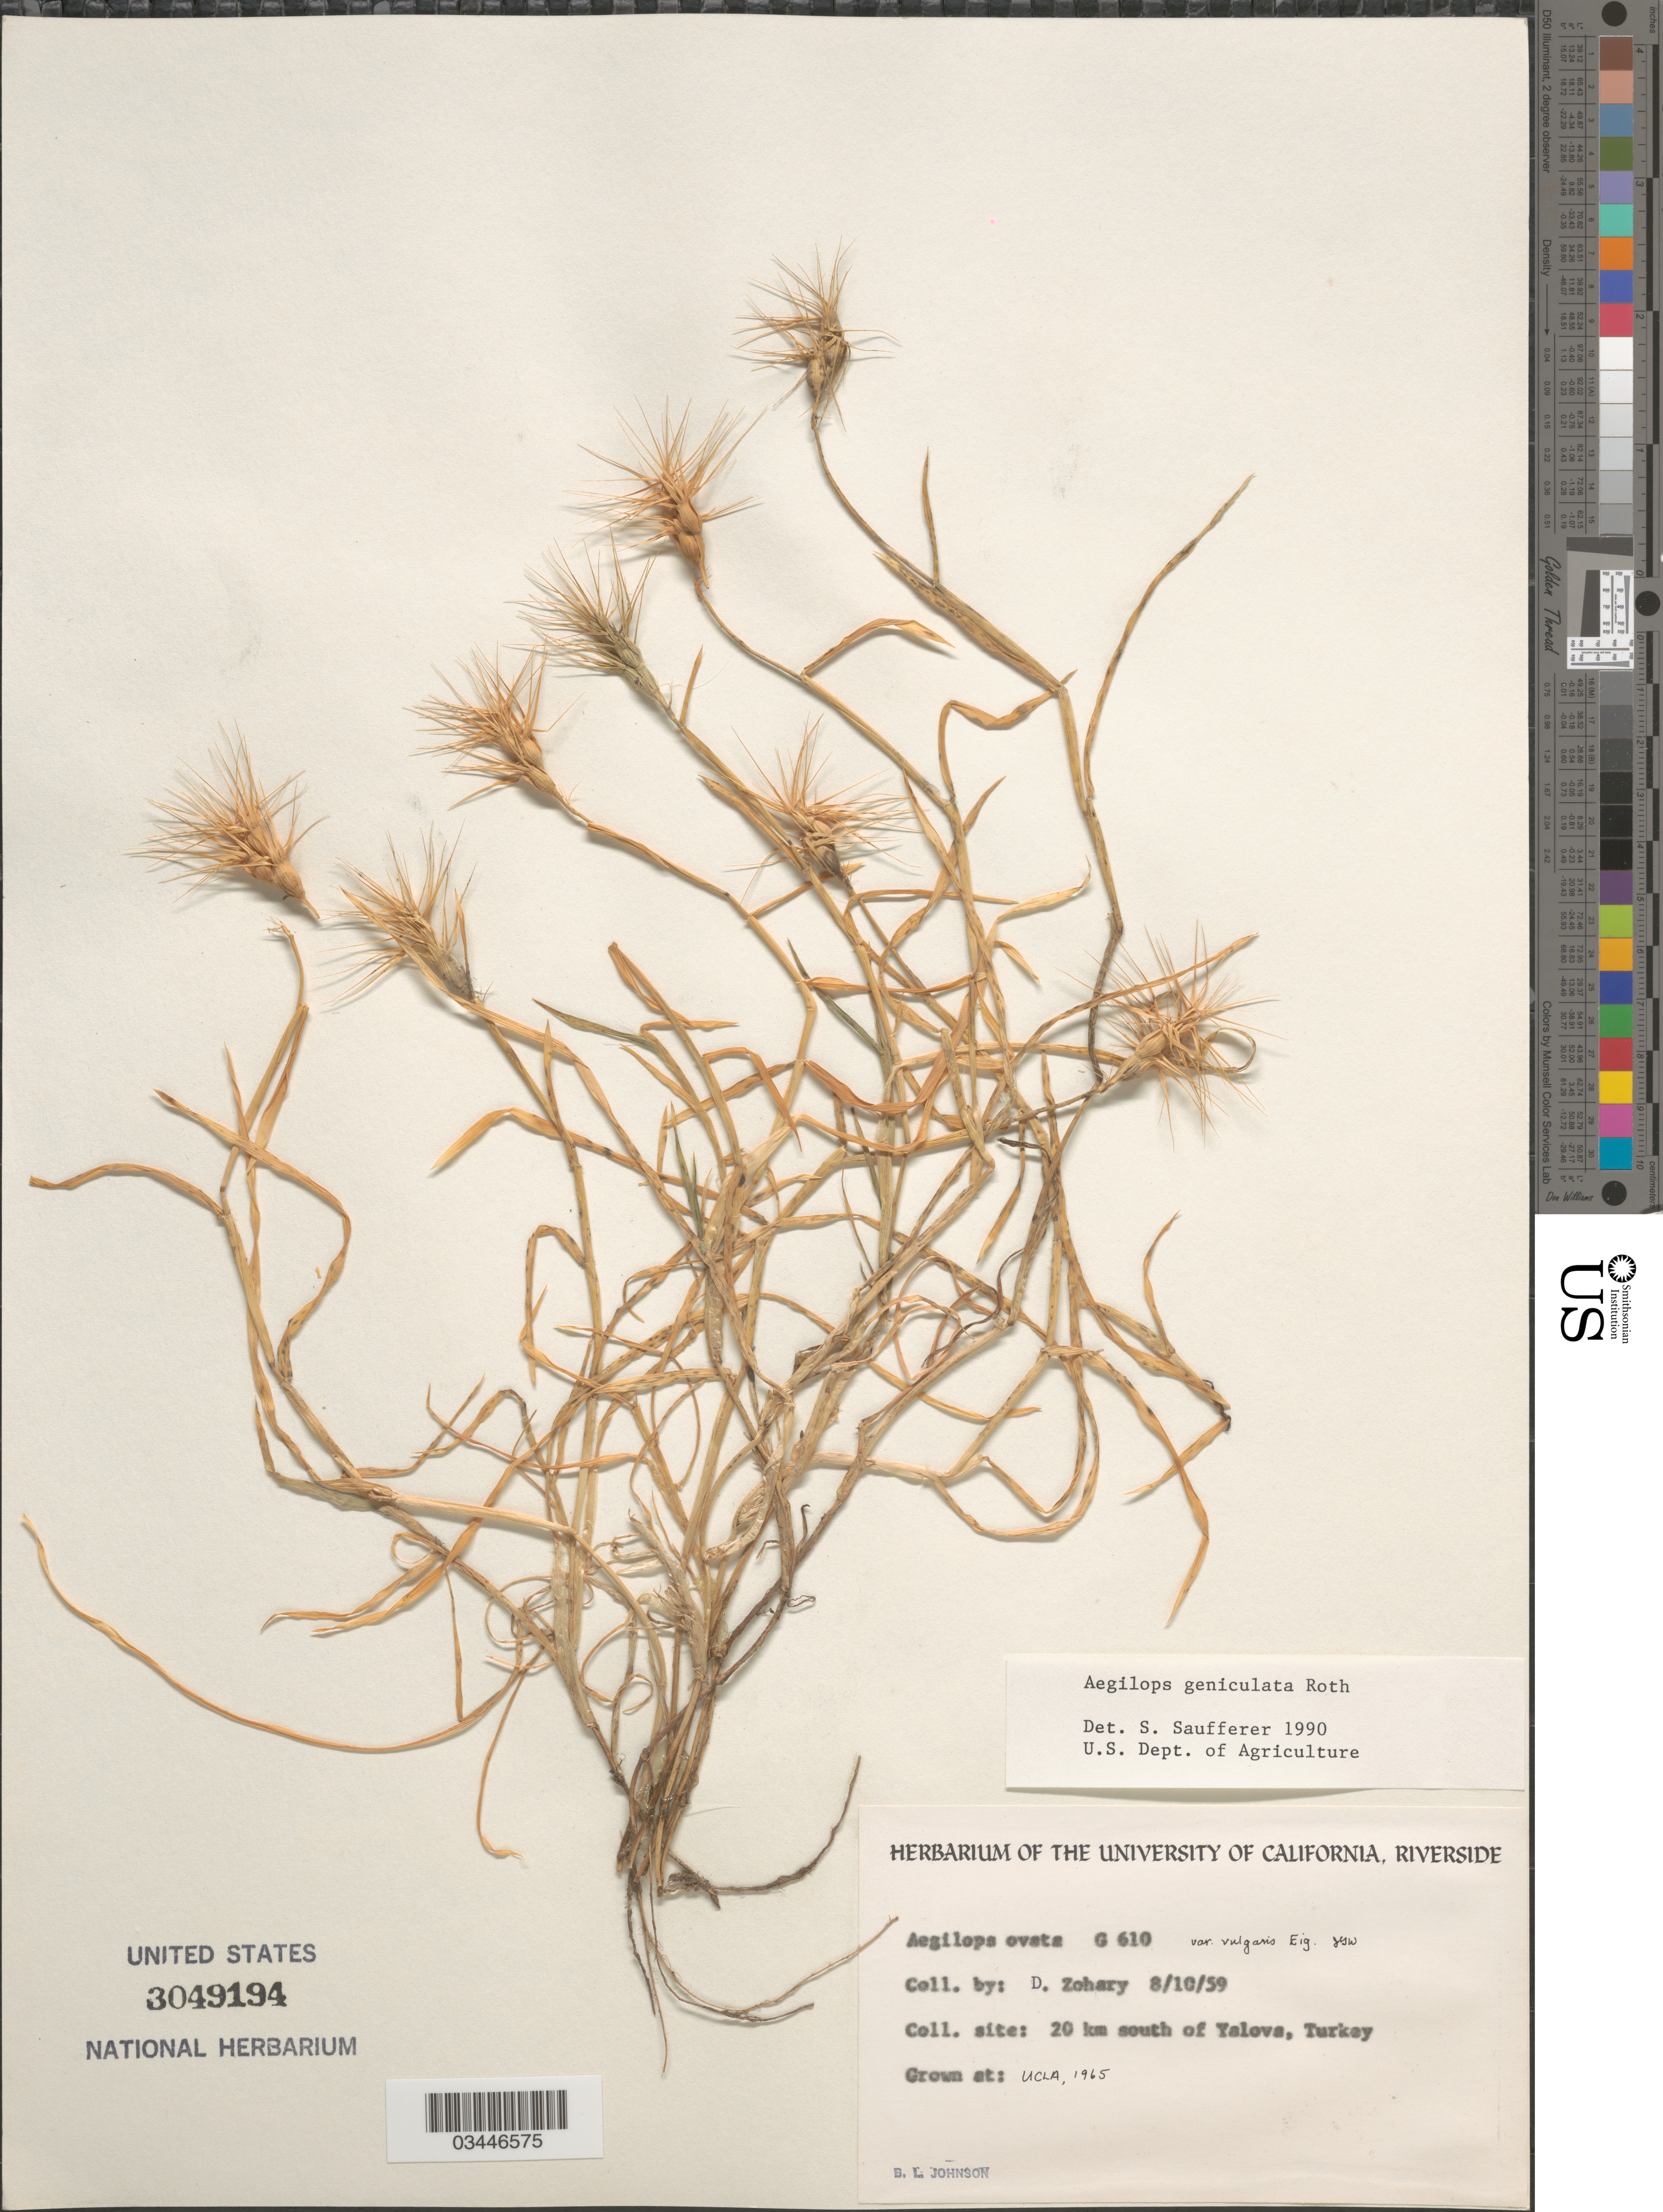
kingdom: Plantae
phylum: Tracheophyta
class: Liliopsida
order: Poales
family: Poaceae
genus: Aegilops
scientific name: Aegilops geniculata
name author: Roth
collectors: B. Johnson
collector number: G610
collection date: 1965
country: United States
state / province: California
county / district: Los Angeles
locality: UCLA.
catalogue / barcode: US 3049194